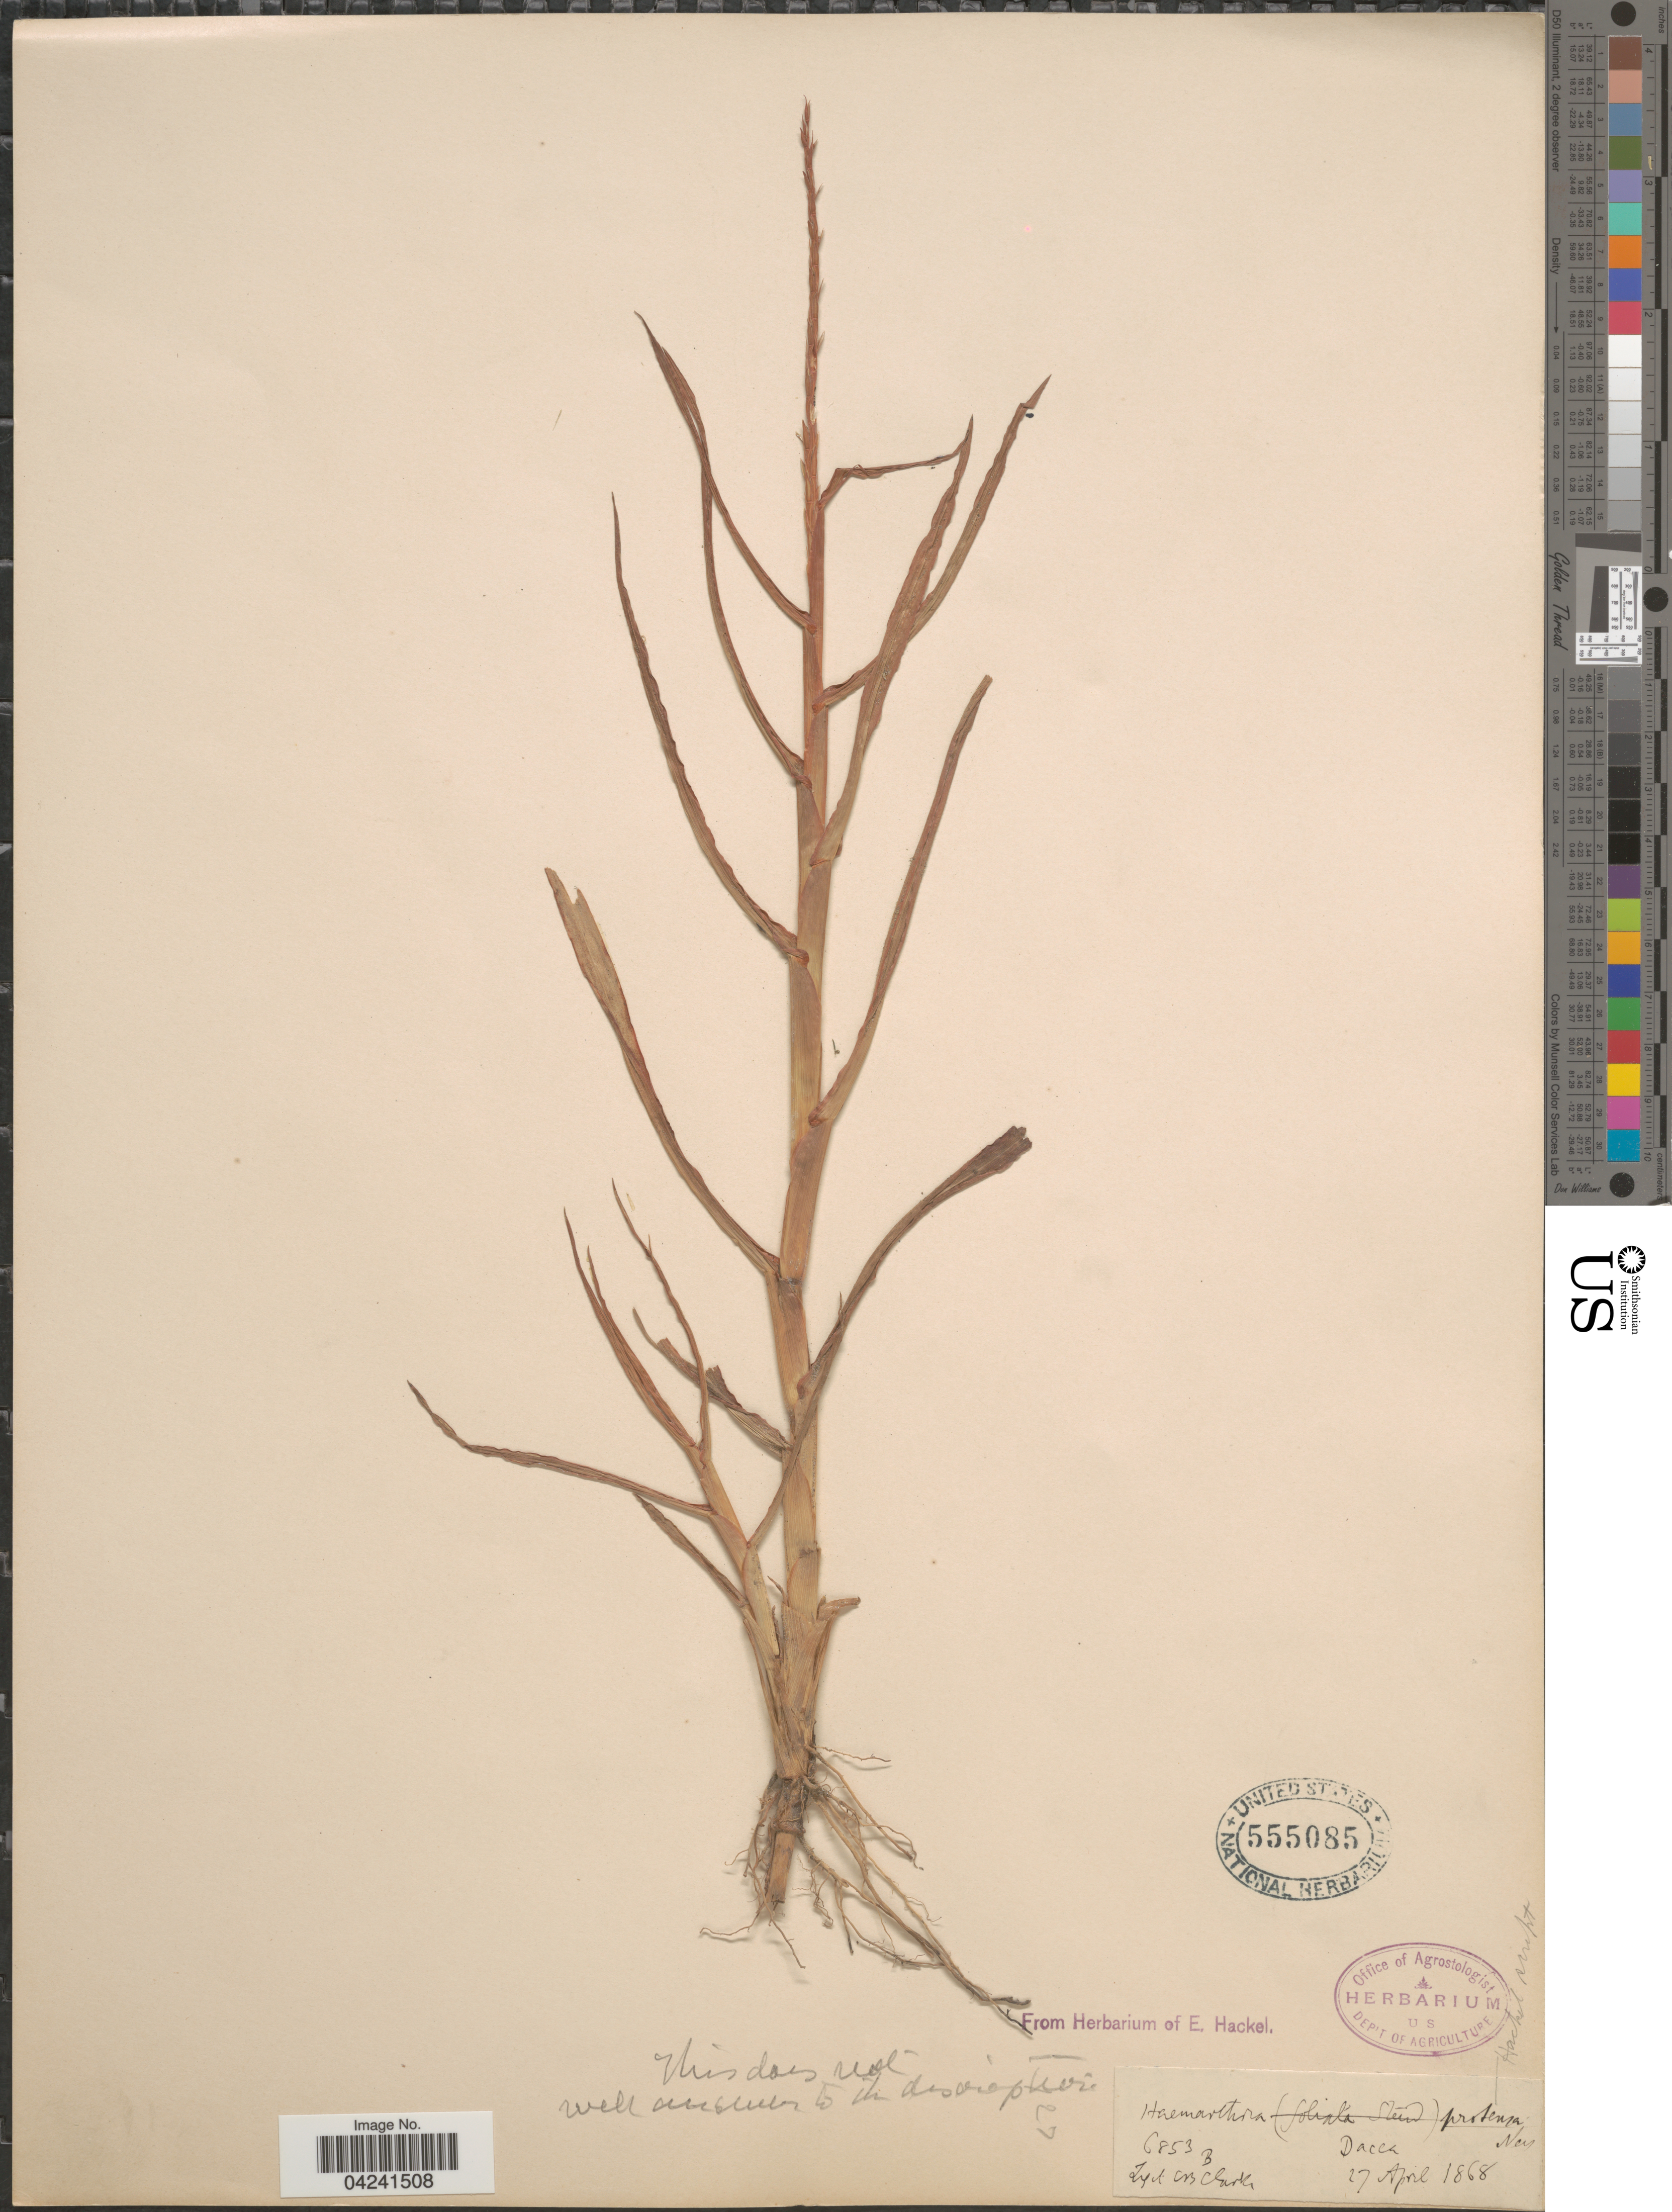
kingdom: Plantae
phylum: Tracheophyta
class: Liliopsida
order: Poales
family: Poaceae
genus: Hemarthria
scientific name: Hemarthria vaginata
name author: Büse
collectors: C. B. Clarke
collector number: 6853B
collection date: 1868-04-27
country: Bangladesh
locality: Dacca.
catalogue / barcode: US 555085